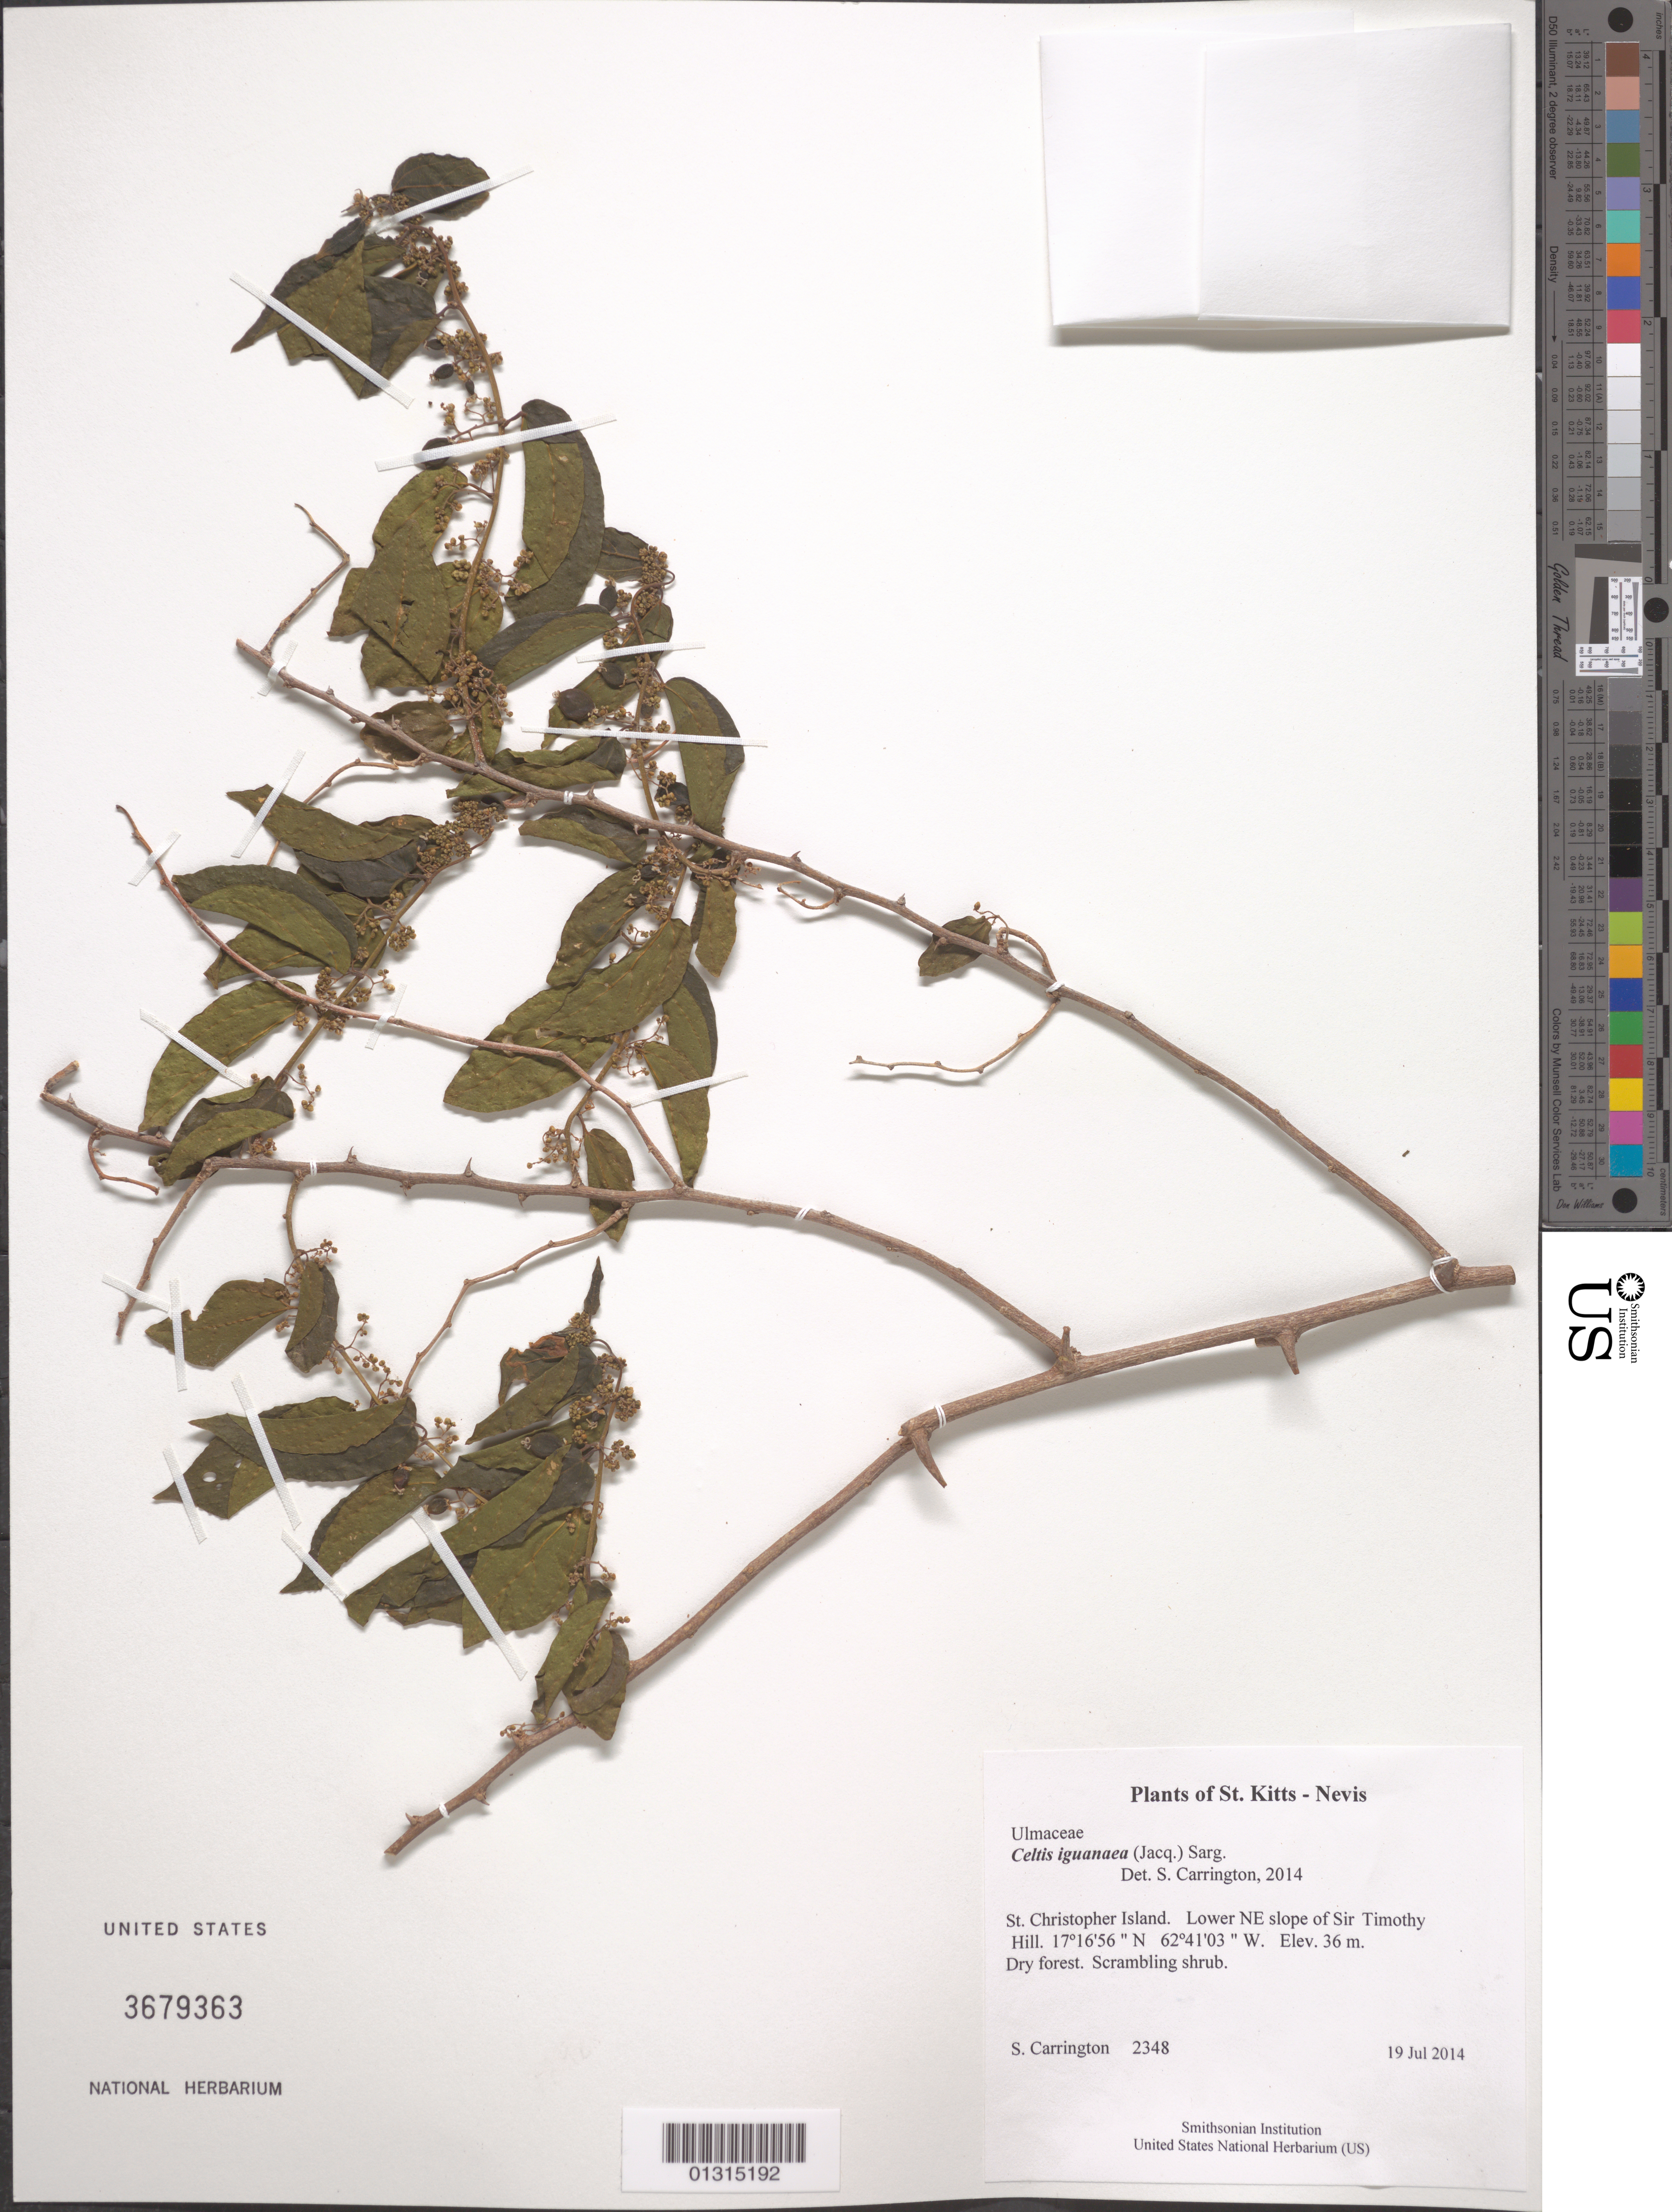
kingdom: Plantae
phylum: Tracheophyta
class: Magnoliopsida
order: Rosales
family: Cannabaceae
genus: Celtis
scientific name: Celtis iguanaea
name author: (Jacq.) Sarg.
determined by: Carrington, C. M. S.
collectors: C. M. S. Carrington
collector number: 2348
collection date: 2014-07-19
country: St. Christopher-Nevis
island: St. Christopher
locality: Lower NE slope of Sir Timothy Hill.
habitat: Dry forest.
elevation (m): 36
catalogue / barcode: US 3679363